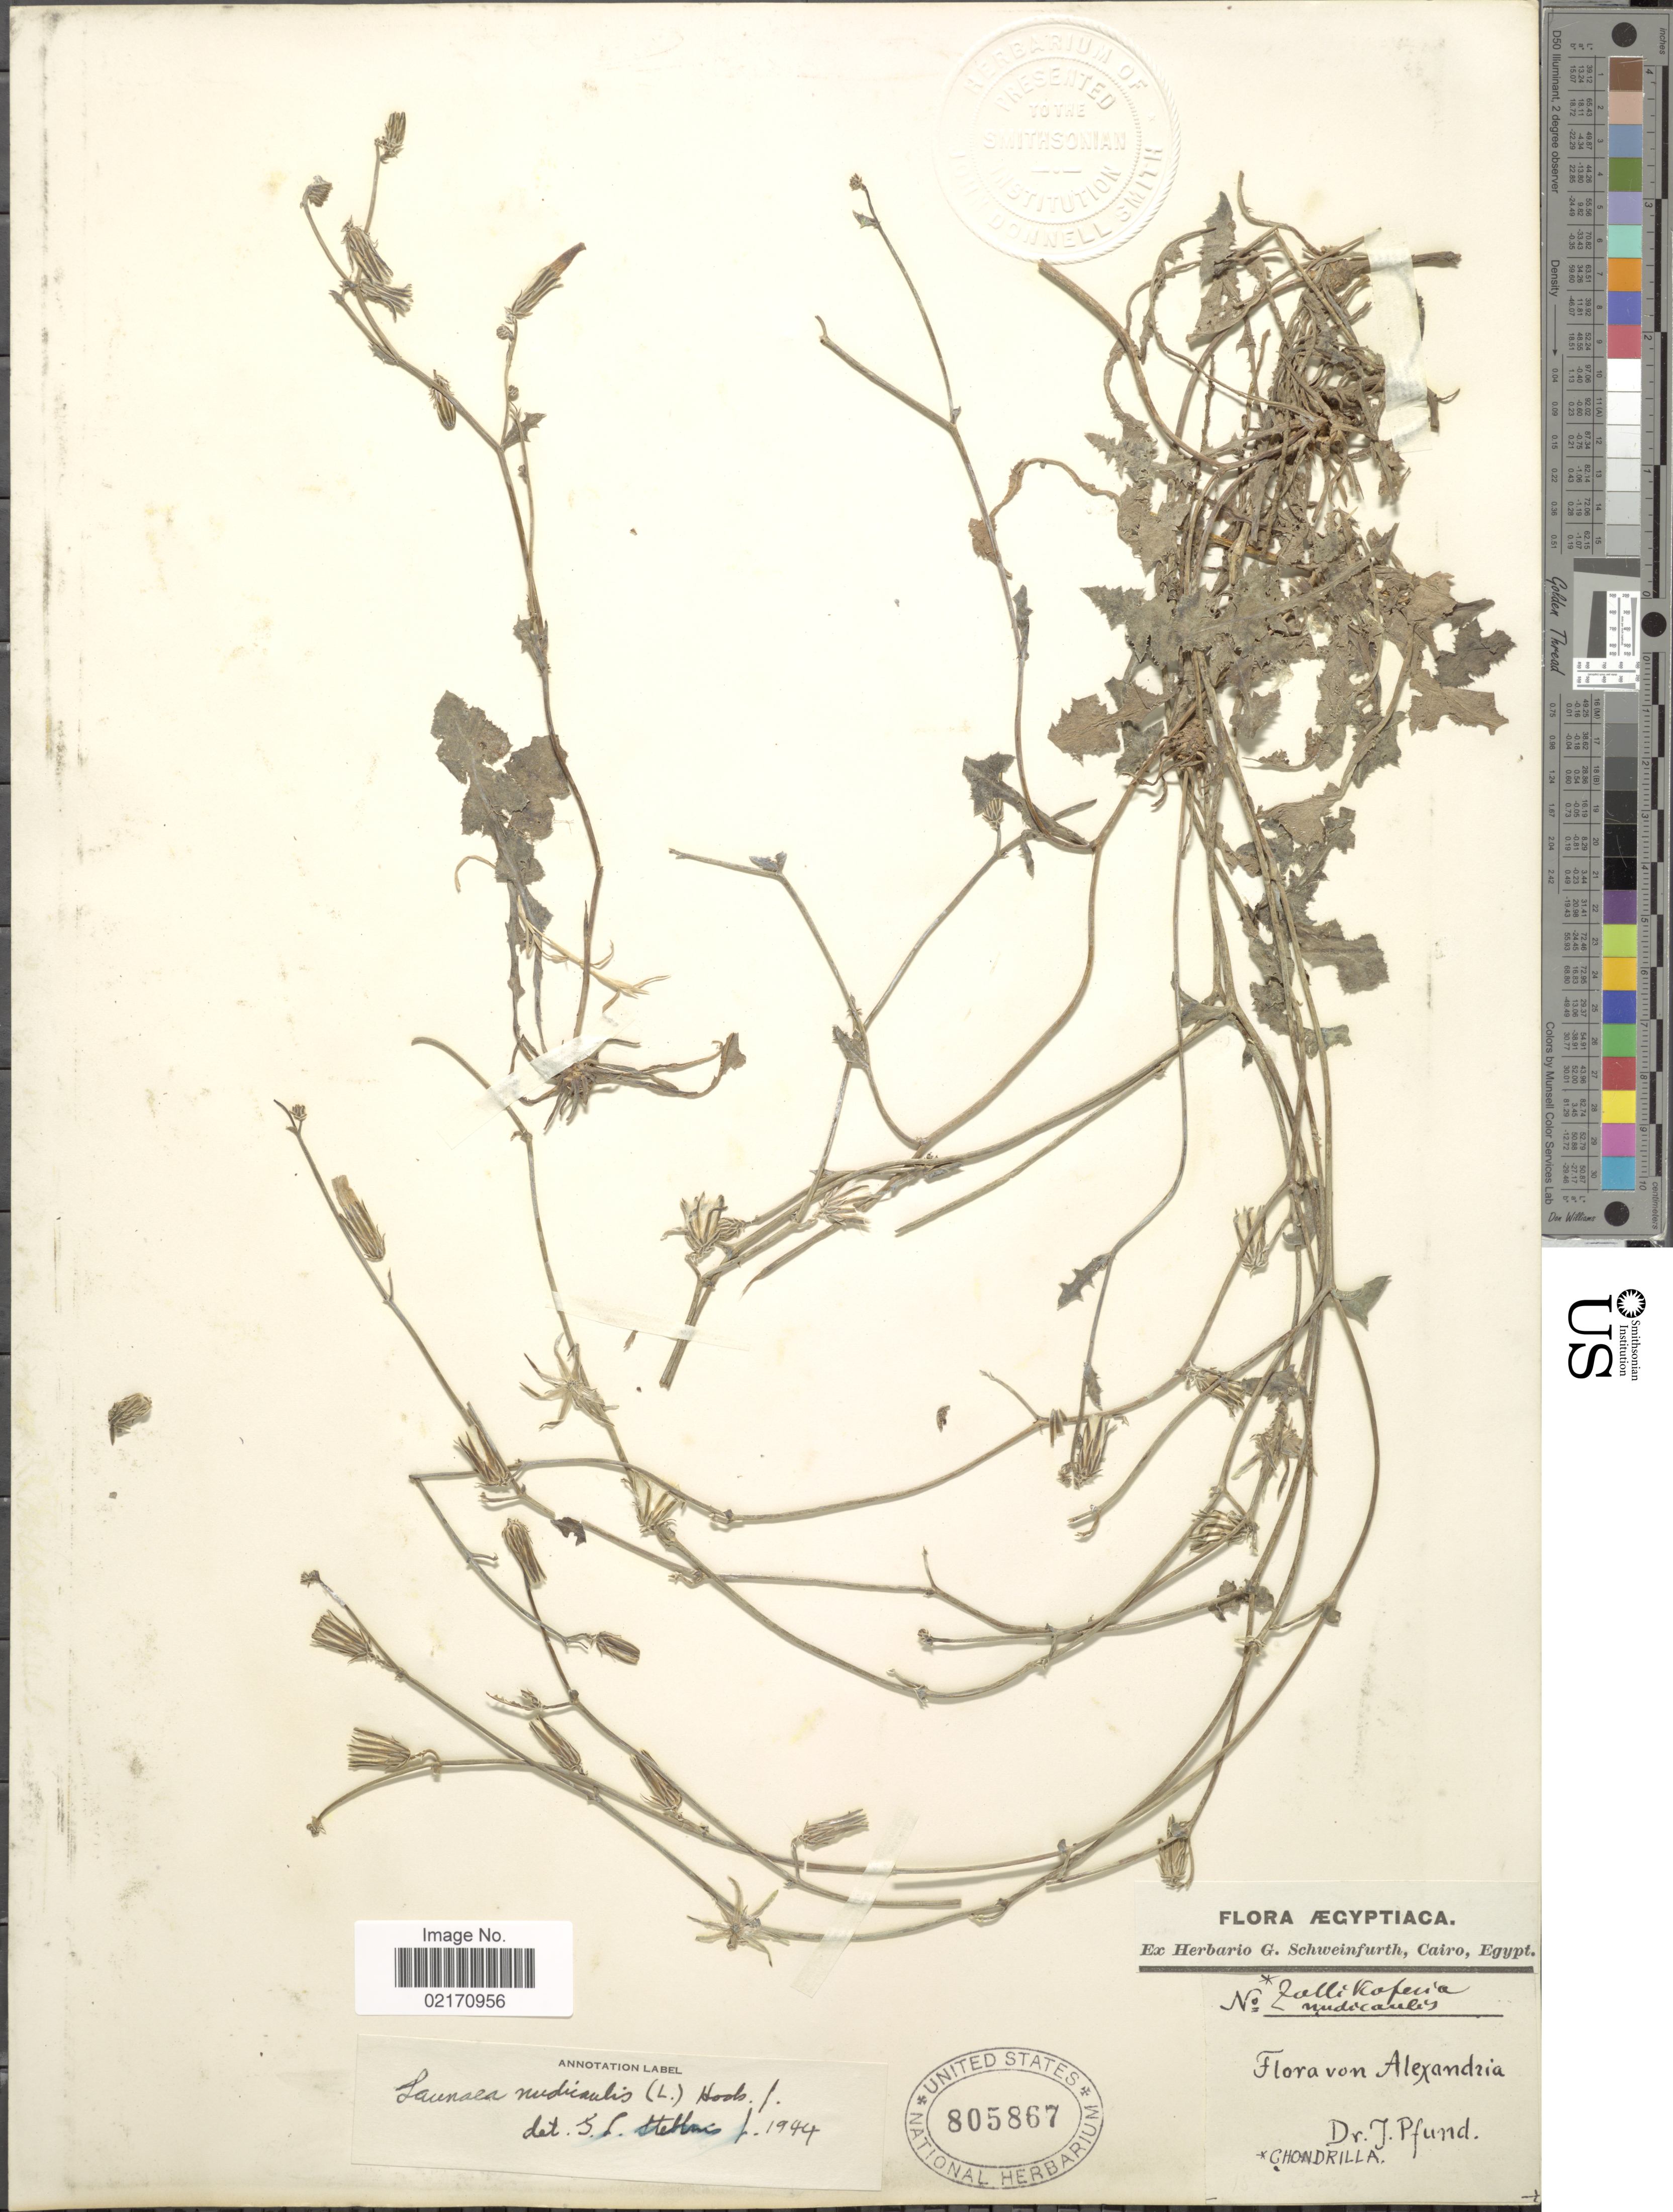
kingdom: Plantae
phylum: Tracheophyta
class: Magnoliopsida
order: Asterales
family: Asteraceae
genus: Launaea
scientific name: Launaea nudicaulis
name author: (L.) Hook. f.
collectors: -. Pfund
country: Egypt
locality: Alexandria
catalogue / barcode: US 805867